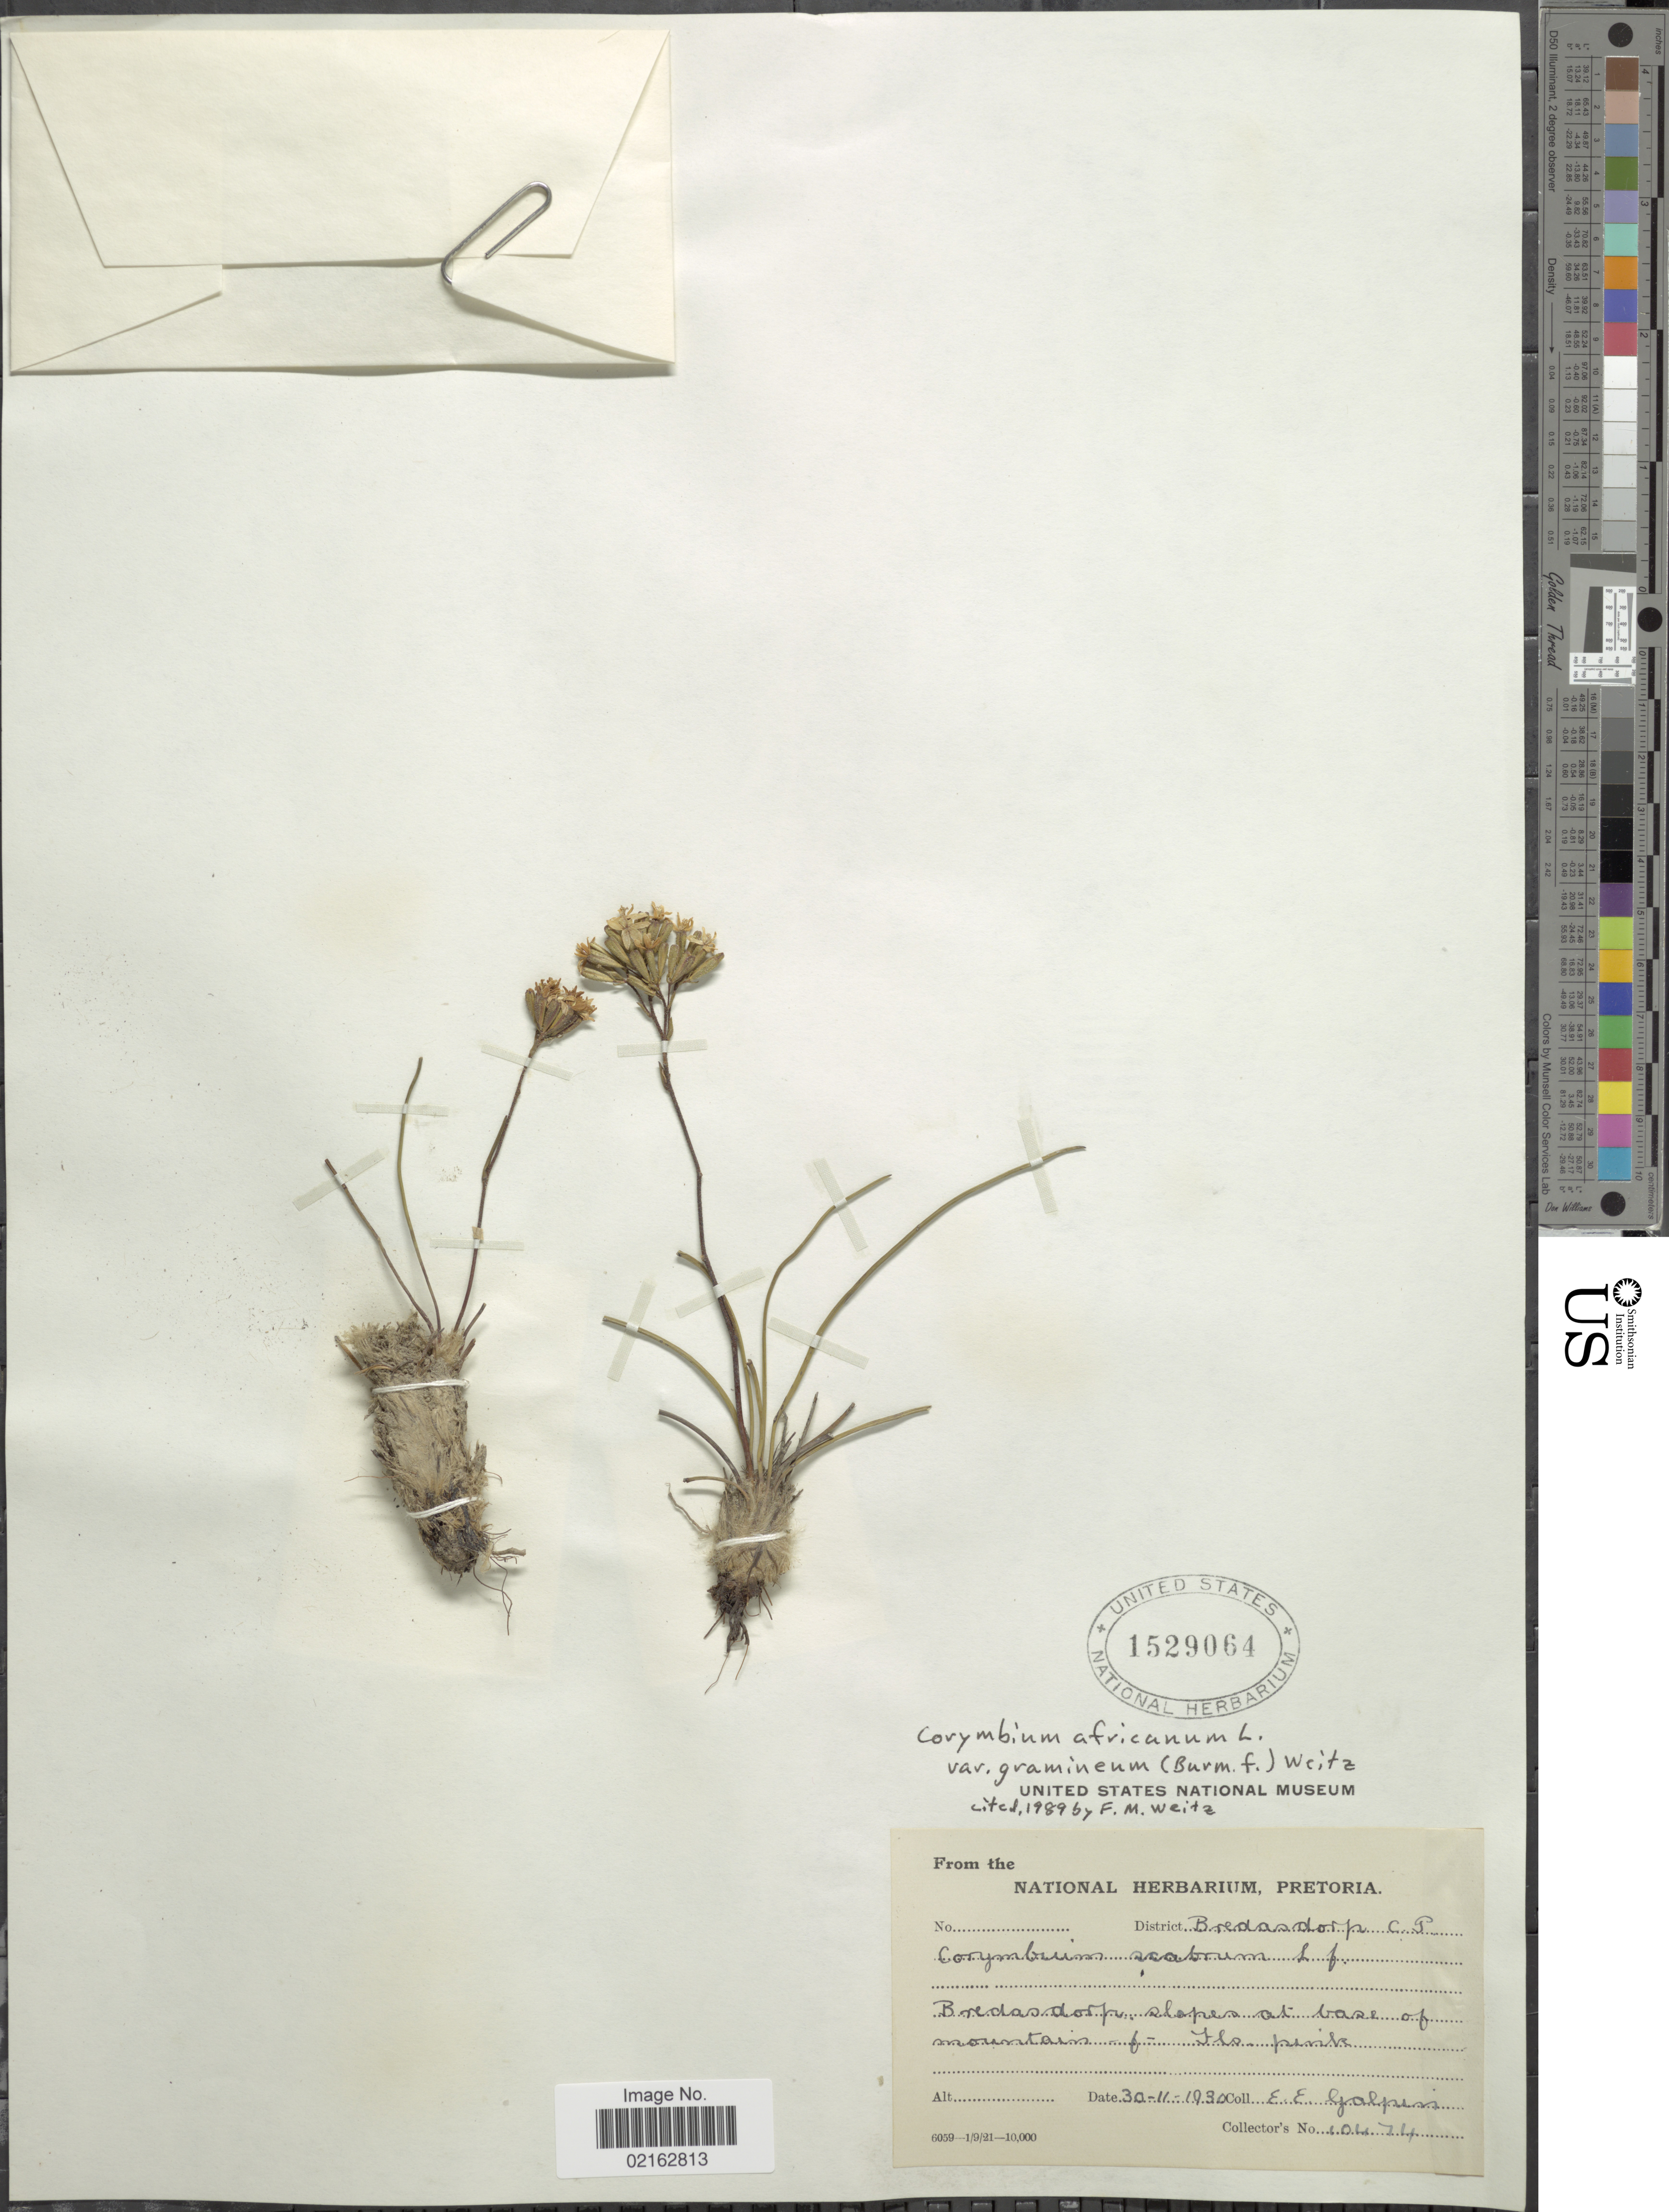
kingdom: Plantae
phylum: Tracheophyta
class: Magnoliopsida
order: Asterales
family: Asteraceae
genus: Corymbium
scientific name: Corymbium africanum var. gramineum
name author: (Burm. f.) Weitz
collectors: E. Galpin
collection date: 1930-11-30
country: South Africa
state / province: Western Cape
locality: District Bredasdorp, C.P. Bredasdorp, slopes at base of mountain.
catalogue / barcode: US 1529064